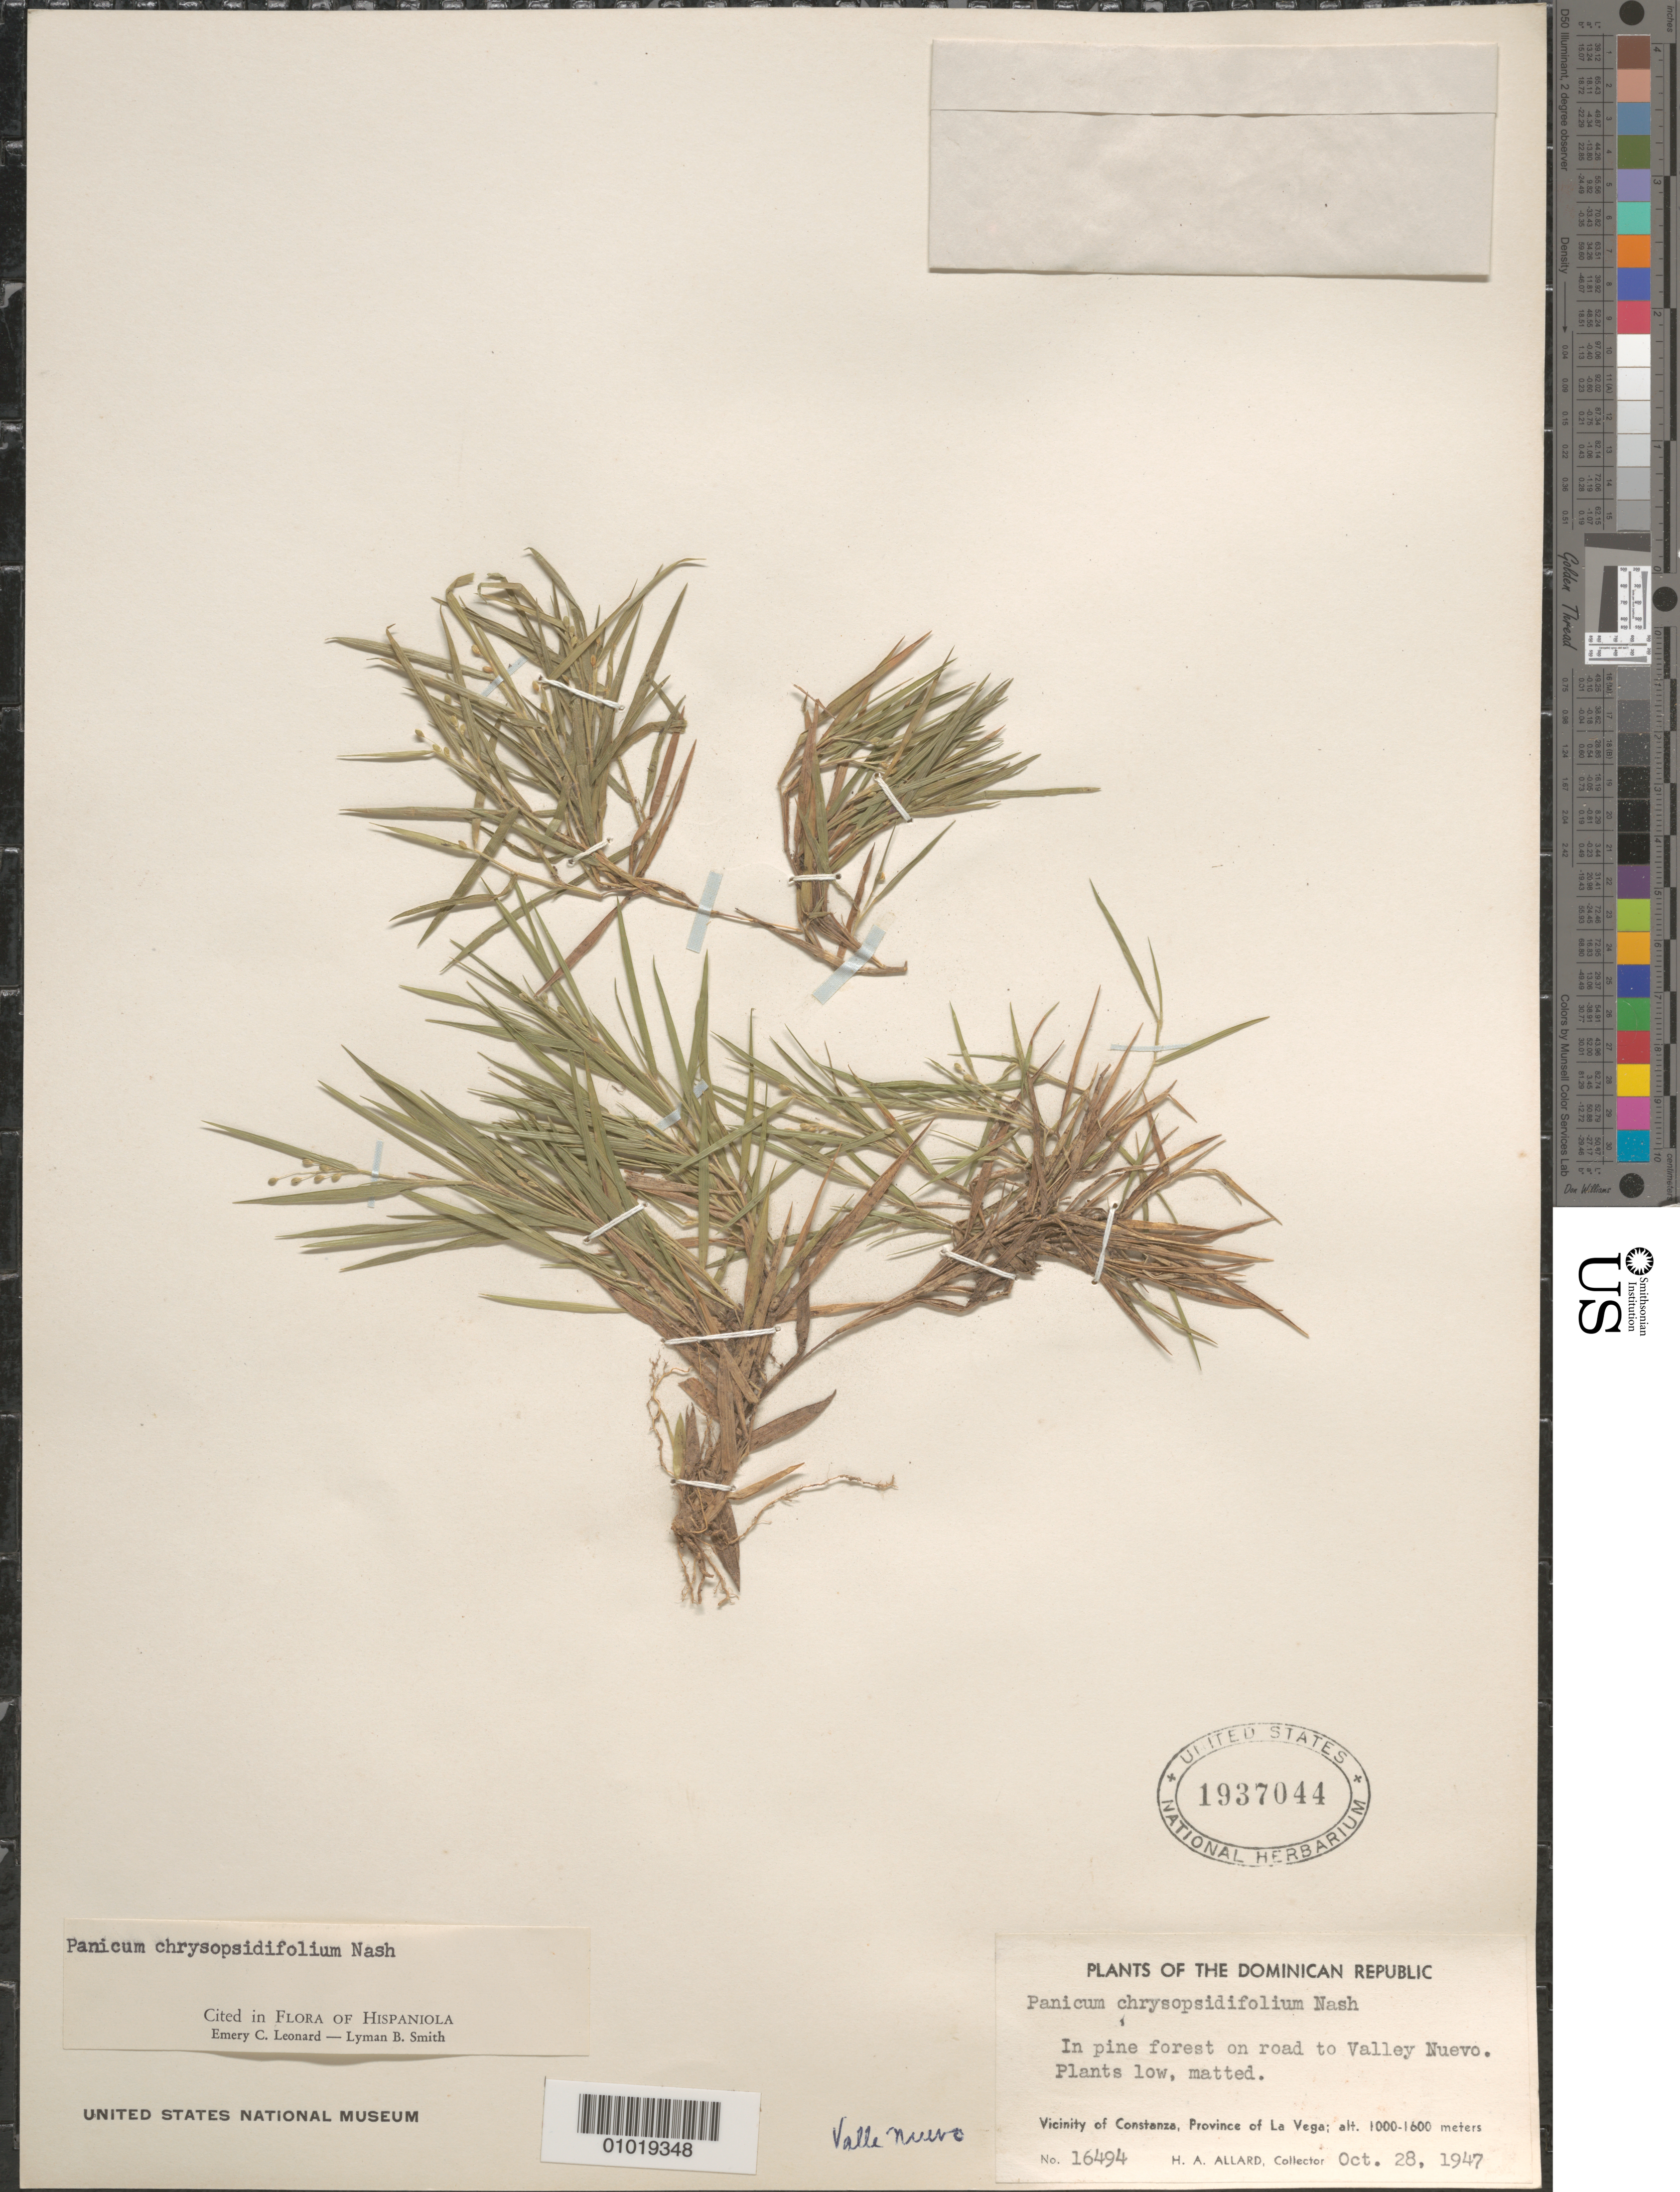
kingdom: Plantae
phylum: Tracheophyta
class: Liliopsida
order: Poales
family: Poaceae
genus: Panicum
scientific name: Panicum chrysopsidifolium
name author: Nash ex Small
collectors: H. A. Allard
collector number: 16494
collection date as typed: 28 Oct 1947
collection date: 1947-10-28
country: Dominican Republic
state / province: La Vega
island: Hispaniola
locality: Vic. of Constanza, in pine forest on rd to Valley Nuevo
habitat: in pine forest on road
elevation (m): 1000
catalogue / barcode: US 1937044